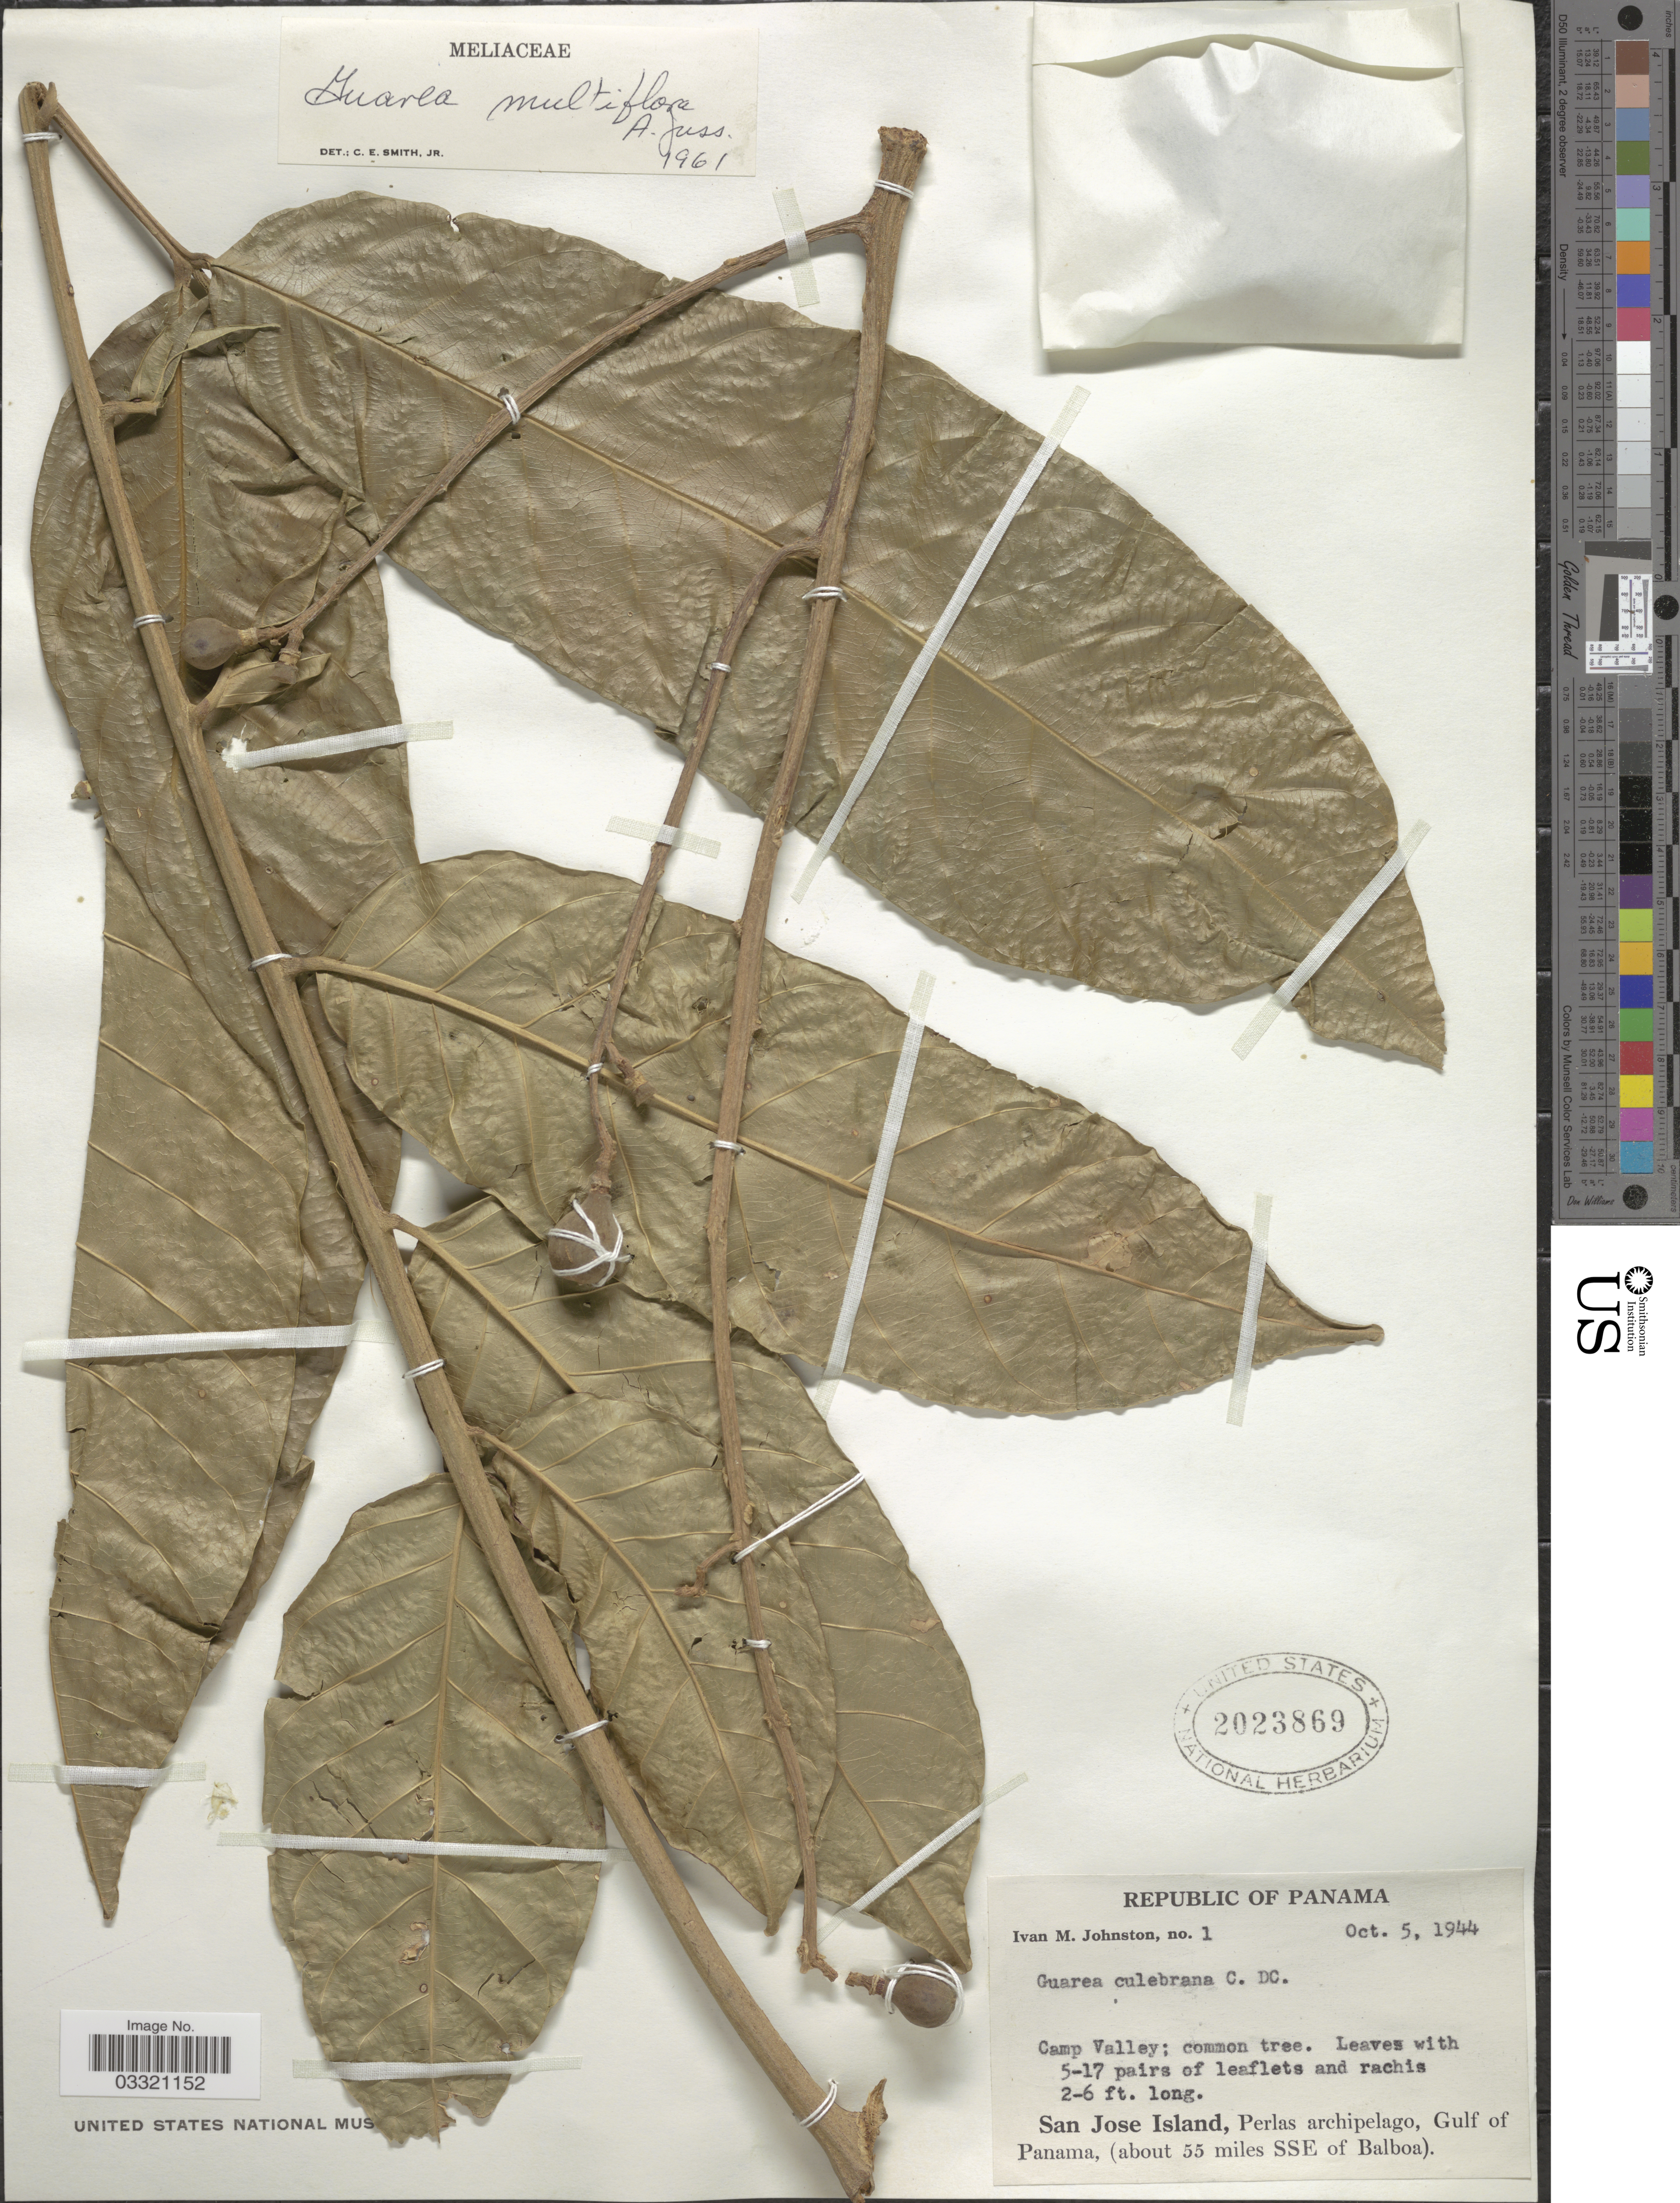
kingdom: Plantae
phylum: Tracheophyta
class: Magnoliopsida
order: Sapindales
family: Meliaceae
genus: Guarea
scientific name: Guarea culebrana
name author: C. DC.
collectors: I.M. Johnston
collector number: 1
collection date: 1944-10-05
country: Panama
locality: Republic of Panama. Camp Valley. San Jose Island, Perlas archipelago, Gulf of Panama (about 55 miles SSE of Balboca).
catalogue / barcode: US 2023869